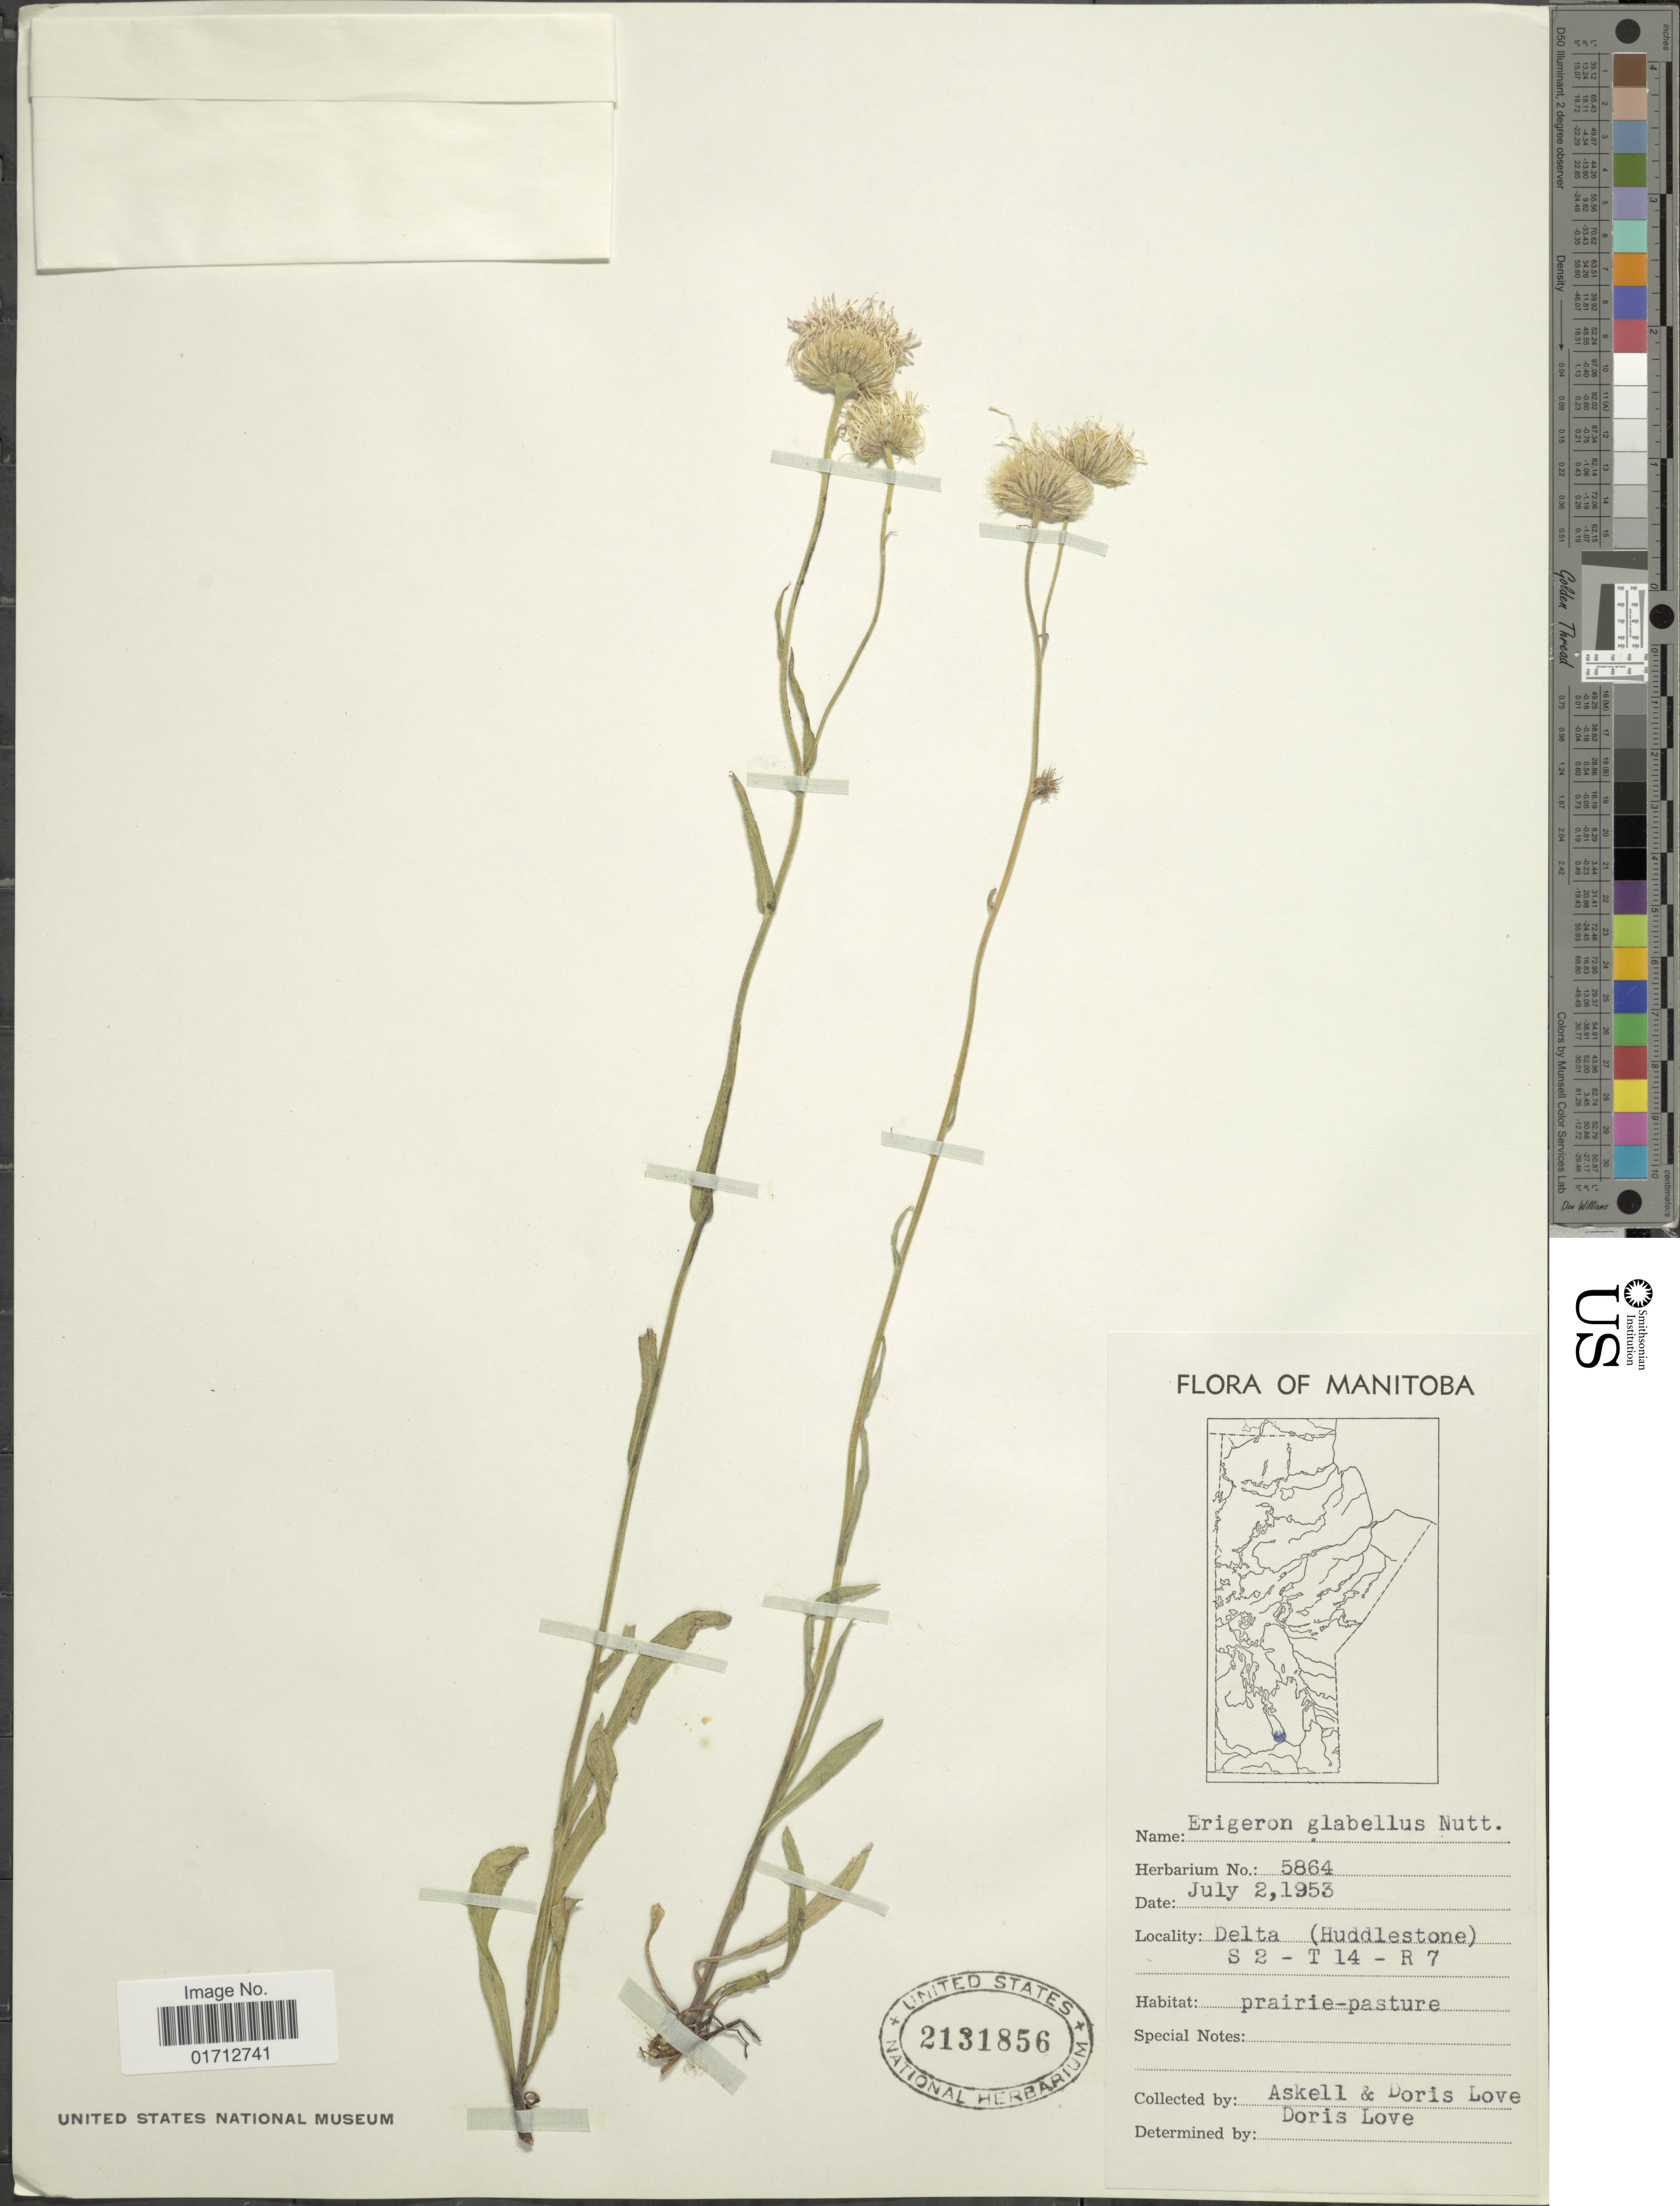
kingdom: Plantae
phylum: Tracheophyta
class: Magnoliopsida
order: Asterales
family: Asteraceae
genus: Erigeron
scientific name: Erigeron glabellus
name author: Nutt.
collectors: Á. Löve & D. Löve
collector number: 5864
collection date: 1953-07-02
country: Canada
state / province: Manitoba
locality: Delta (Huddlestone). S2-T14-R7.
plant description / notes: No precise locality correction needed.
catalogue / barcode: US 2131856